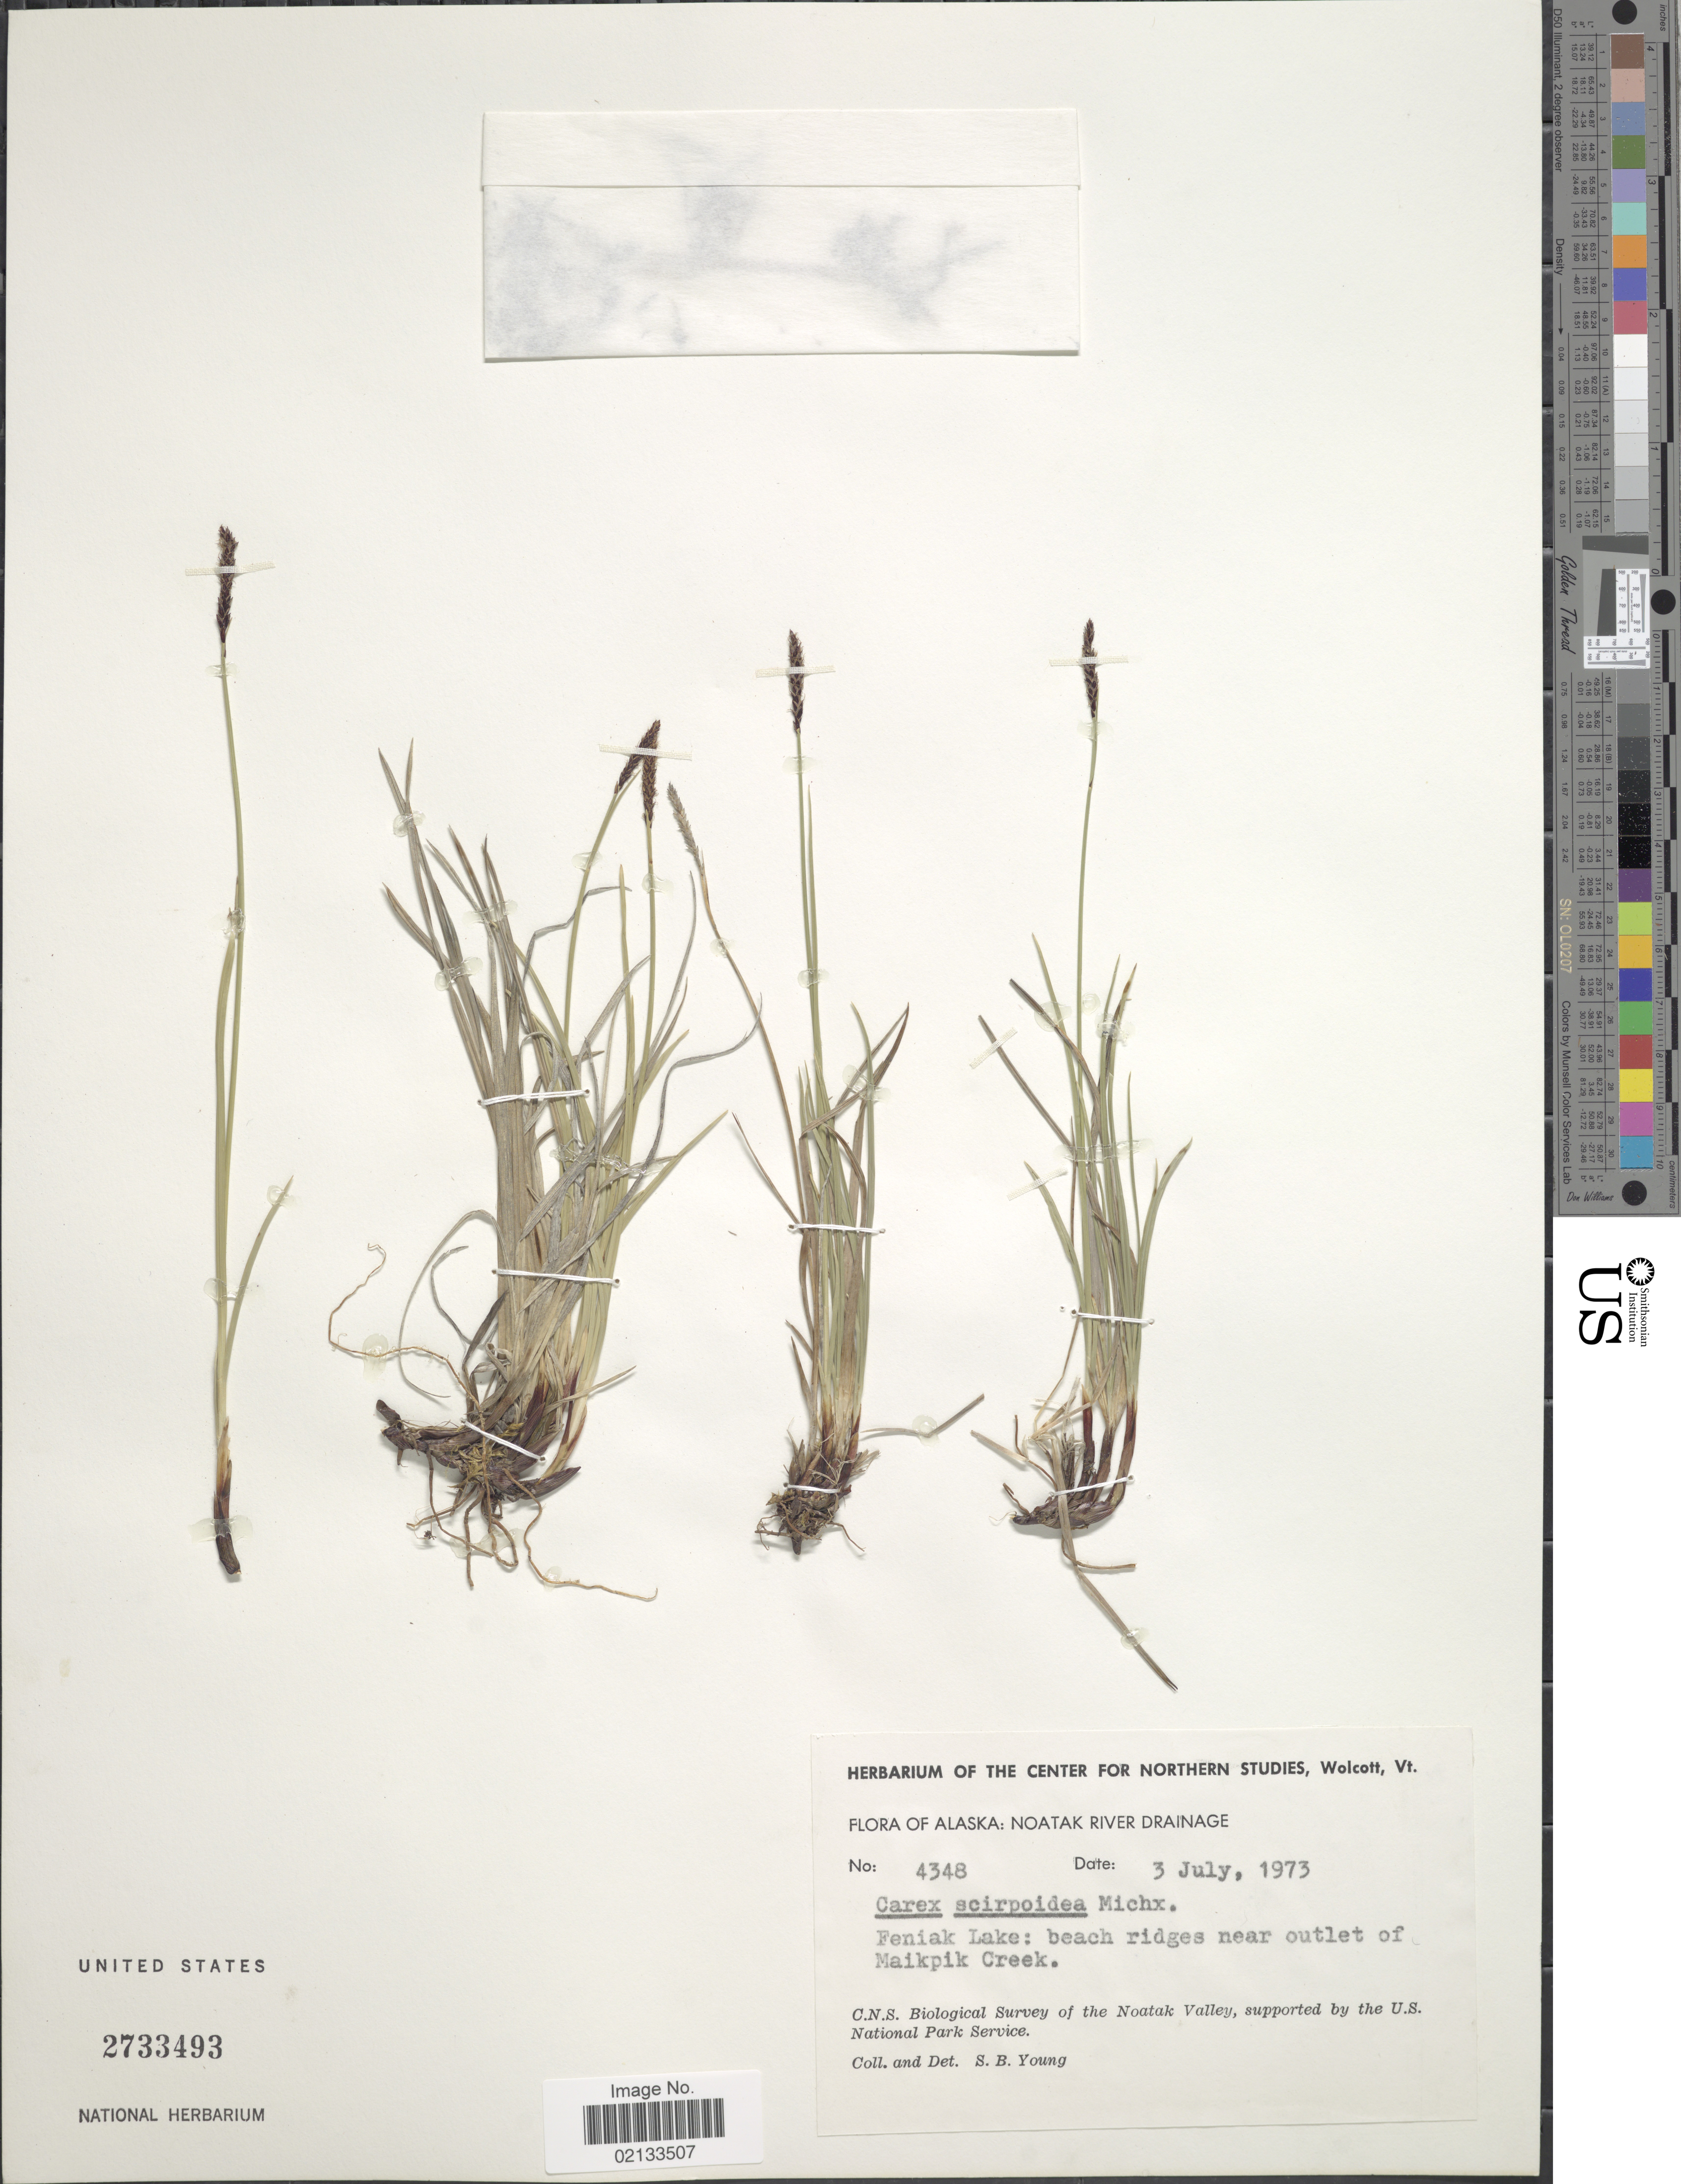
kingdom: Plantae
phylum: Tracheophyta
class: Liliopsida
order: Poales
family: Cyperaceae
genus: Carex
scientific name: Carex scirpoidea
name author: Michx.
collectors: S. Young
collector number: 4348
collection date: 1973-07-03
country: United States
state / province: Alaska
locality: Noatak River Drainage, Feniak Lake: beach ridges near outlet of Maikpik Creek, C.N.S Biological Survey of the Noatak Valley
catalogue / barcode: US 2733493